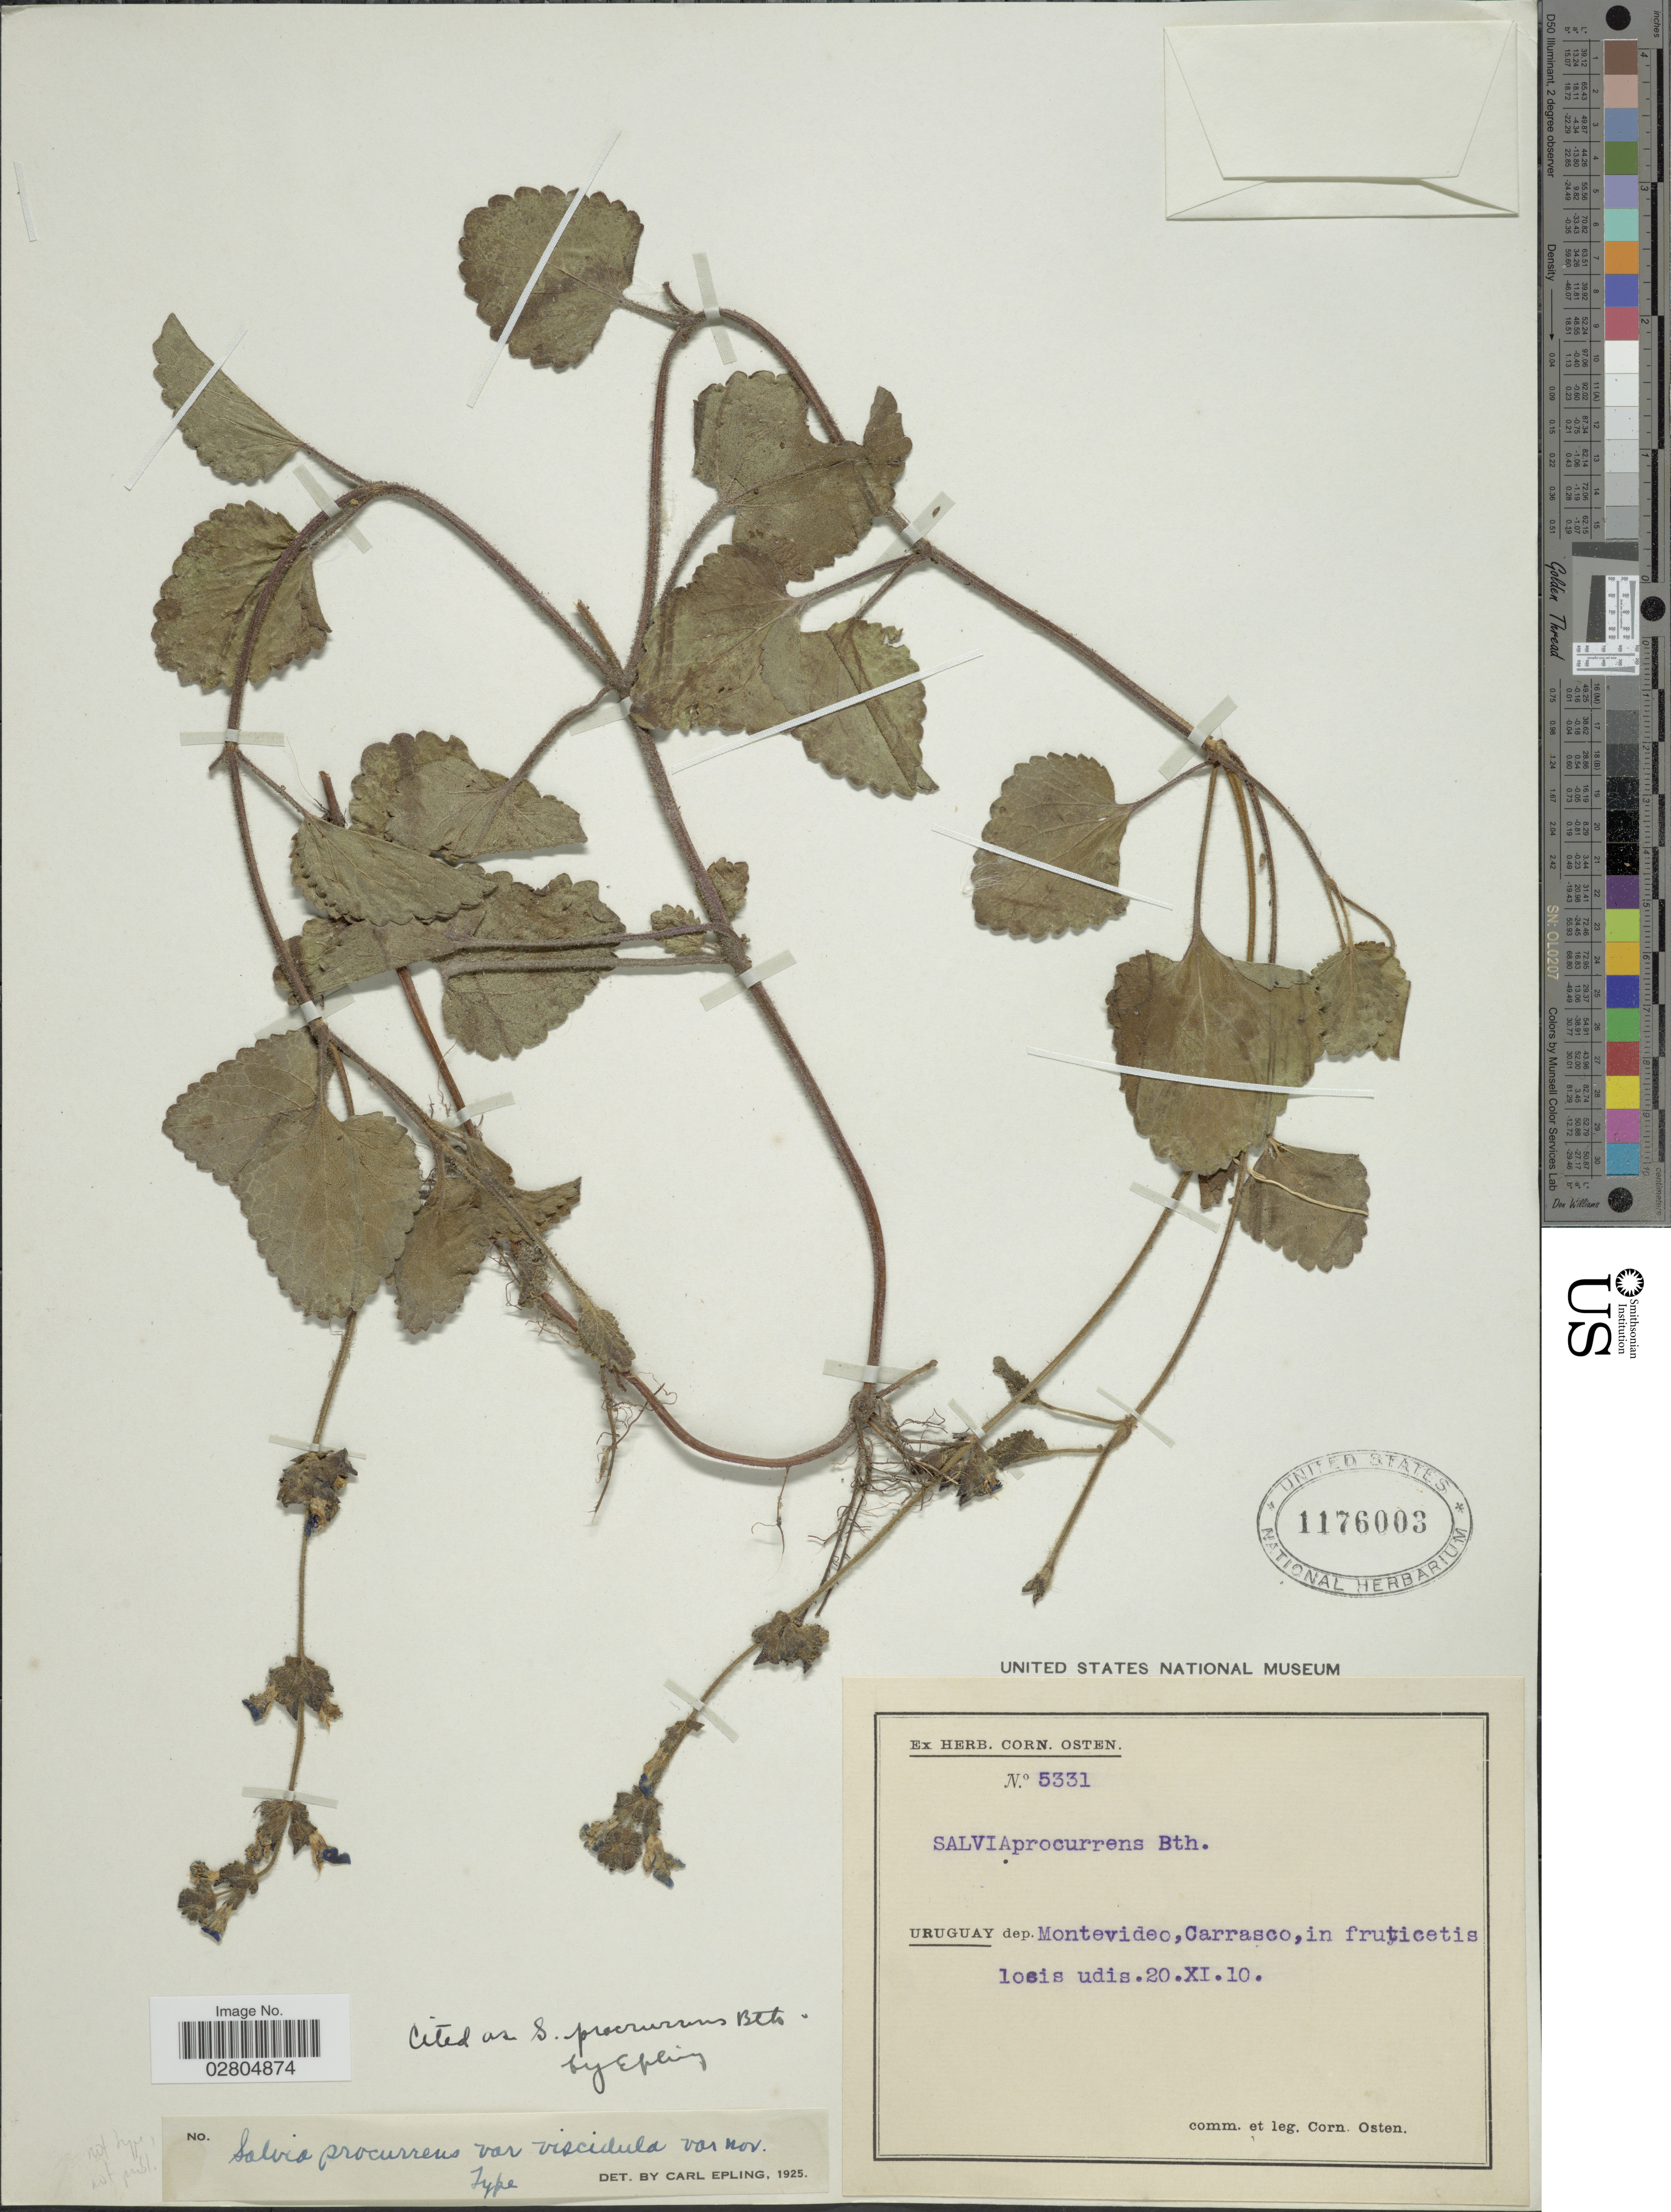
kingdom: Plantae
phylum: Tracheophyta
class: Magnoliopsida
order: Lamiales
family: Lamiaceae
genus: Salvia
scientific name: Salvia procurrens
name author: Benth.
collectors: C. Osten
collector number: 5331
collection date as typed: Transcribed d/m/y: 20/11/10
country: Uruguay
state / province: Montevideo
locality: Dep. Montevideo, Carrasco.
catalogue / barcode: US 1176003